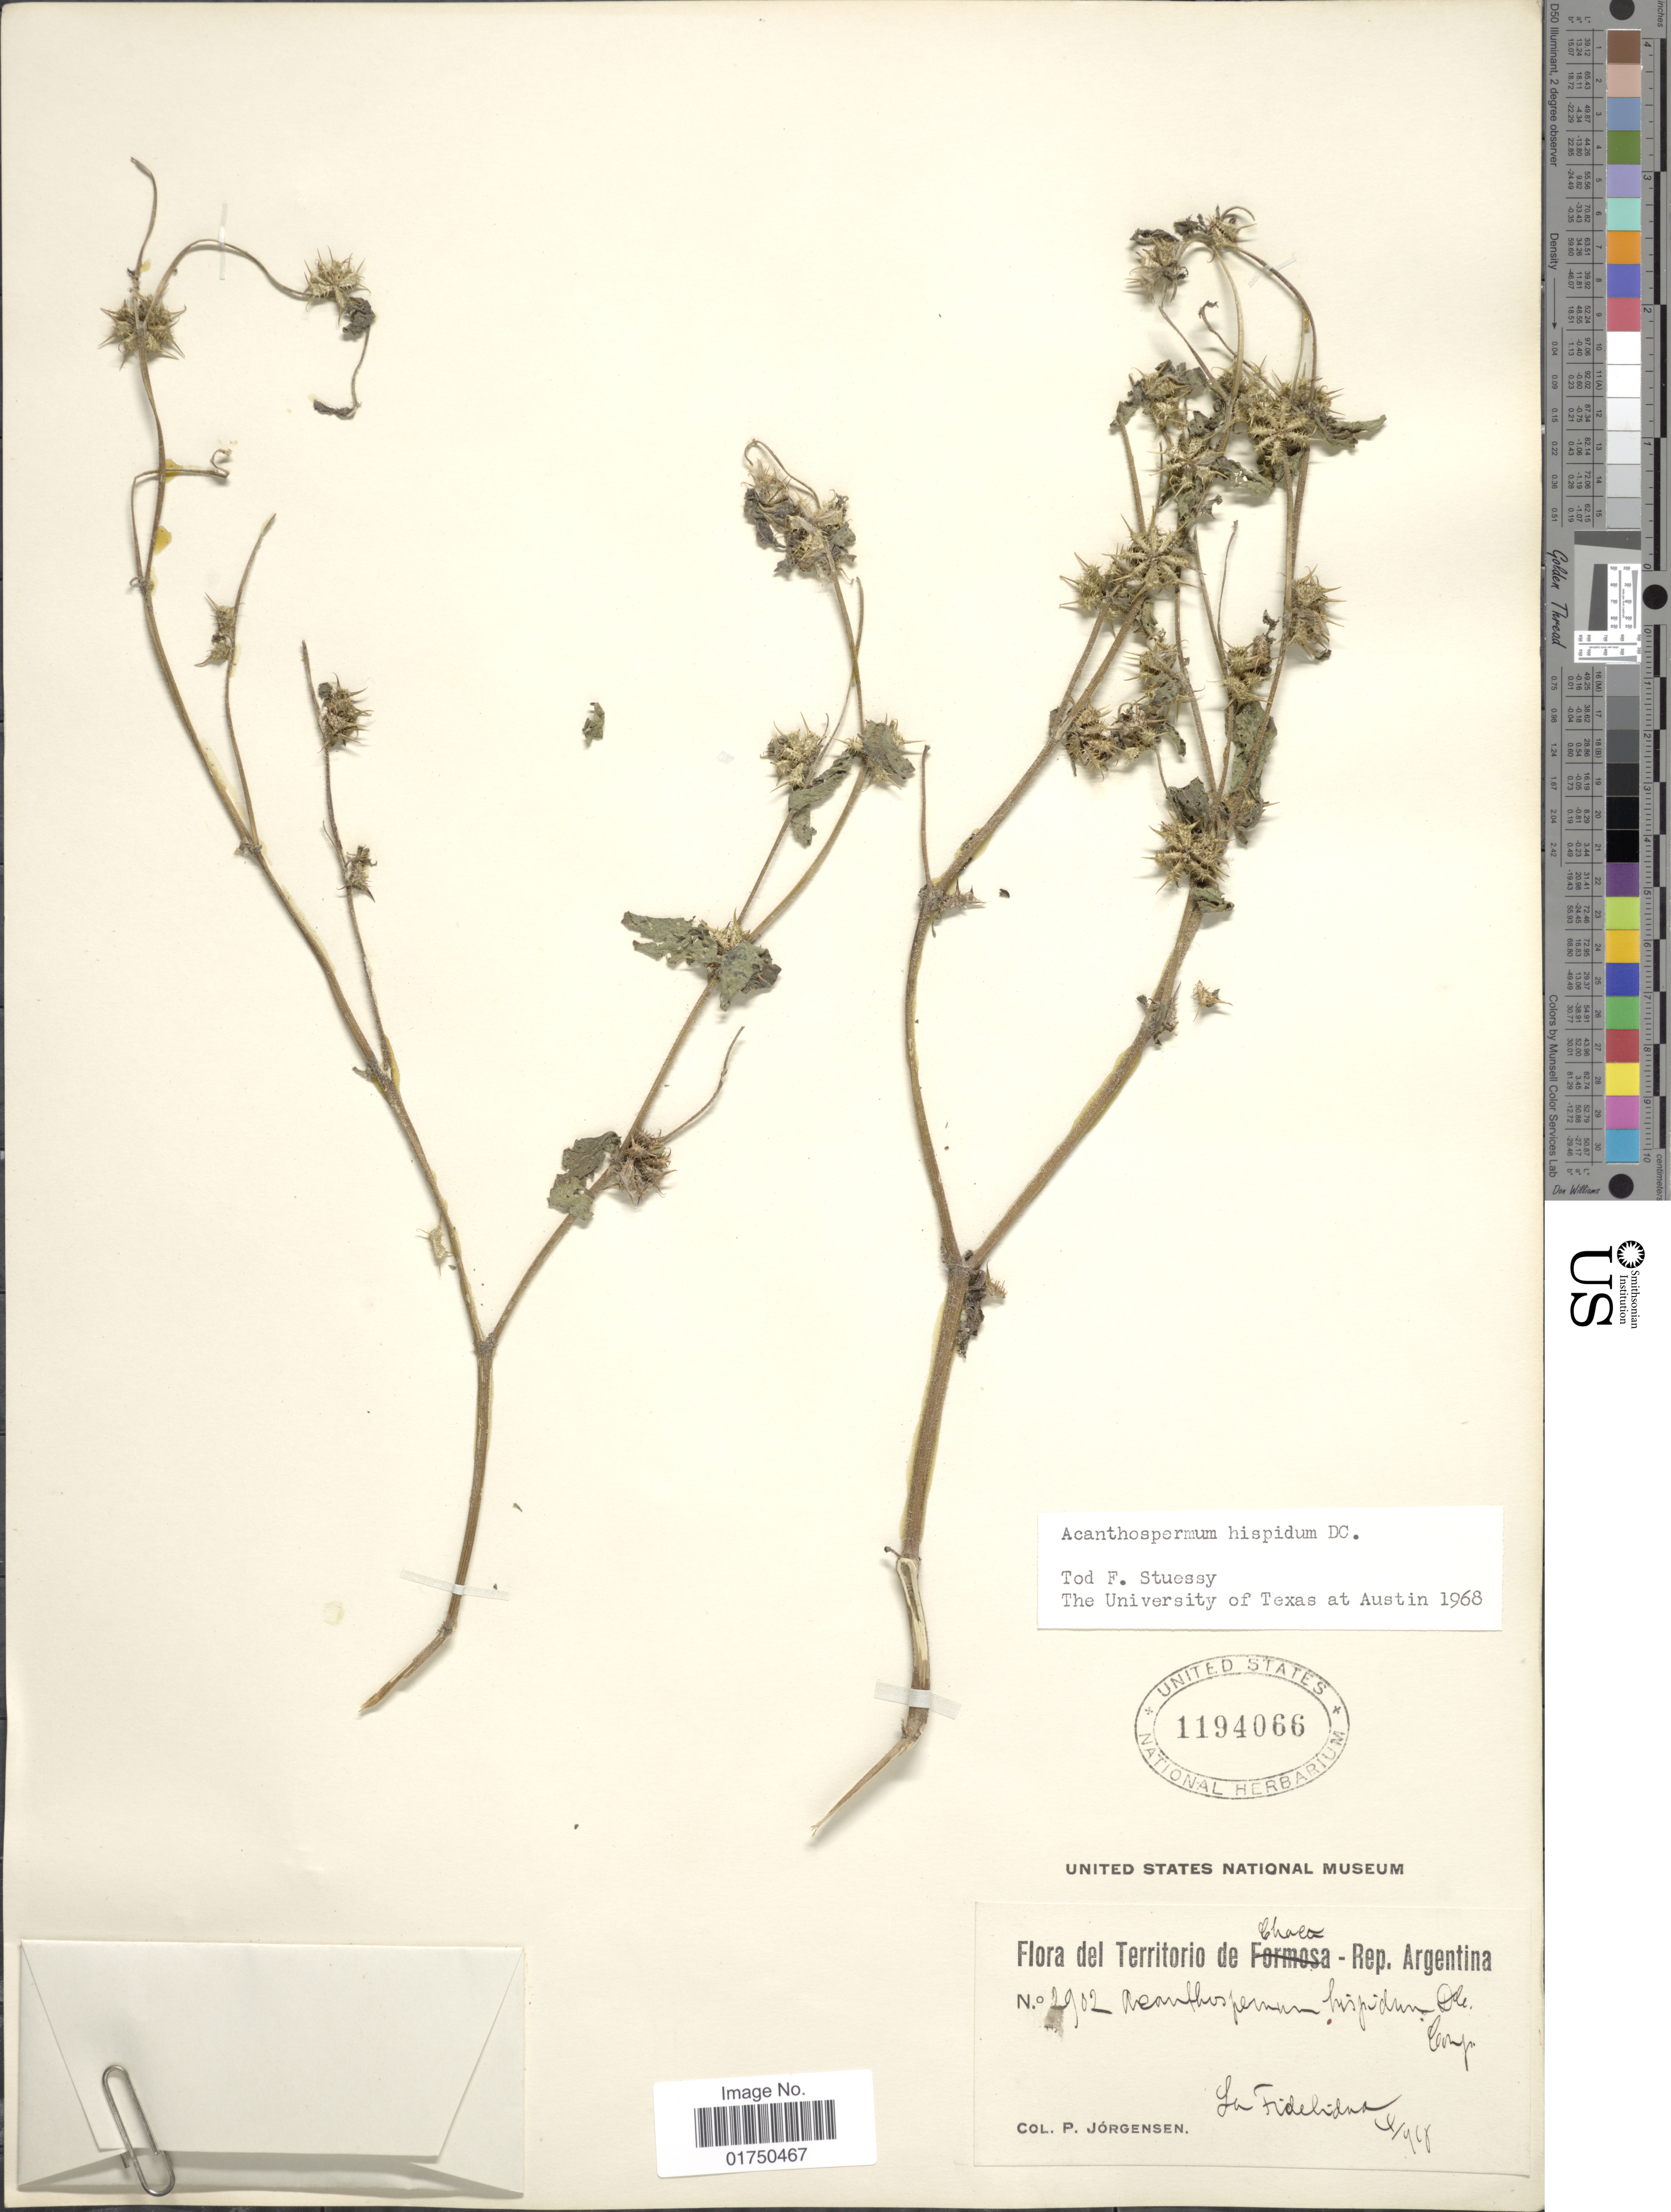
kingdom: Plantae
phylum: Tracheophyta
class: Magnoliopsida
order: Asterales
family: Asteraceae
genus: Acanthospermum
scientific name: Acanthospermum hispidum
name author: DC.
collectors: P. Jörgensen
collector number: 2902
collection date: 1918-04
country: Argentina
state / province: Chaco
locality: Territorio de Chaco - Rep. Argentina. La Fidelidad.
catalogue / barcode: US 1194066